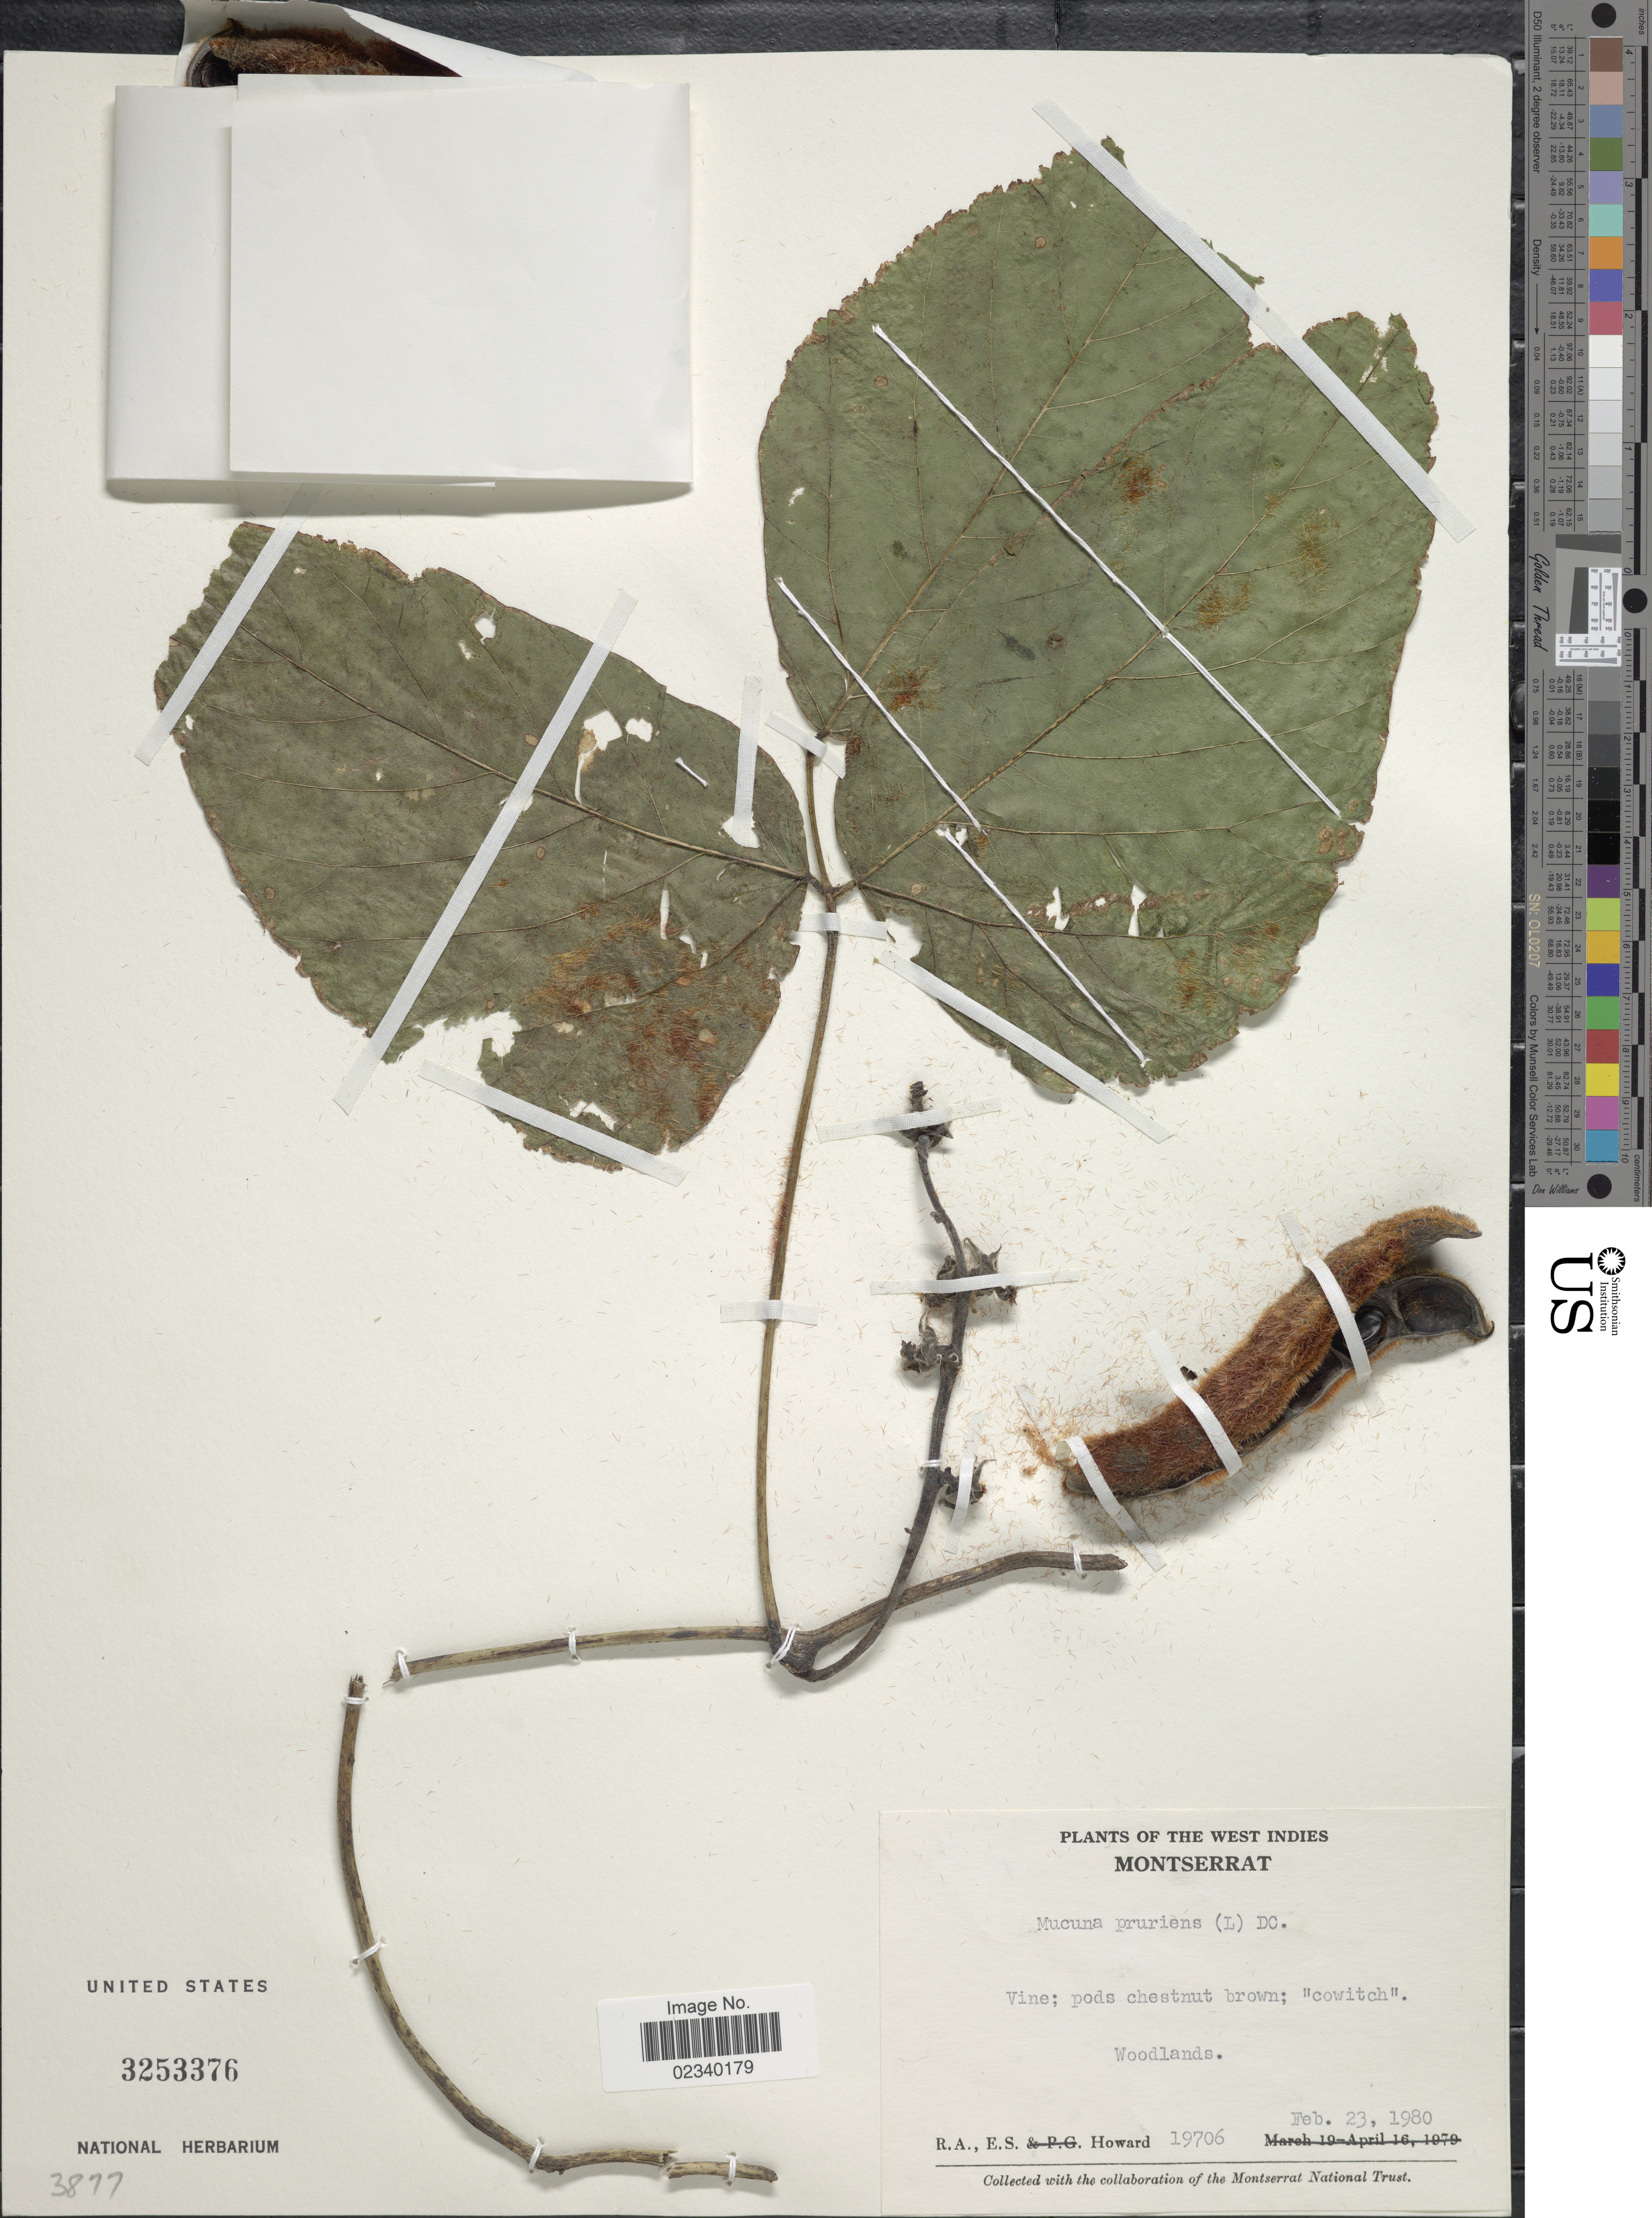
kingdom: Plantae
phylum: Tracheophyta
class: Magnoliopsida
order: Fabales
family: Fabaceae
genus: Mucuna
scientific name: Mucuna pruriens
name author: (L.) DC.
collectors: R. A. Howard & E. S. Howard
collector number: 19706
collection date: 1980-02-23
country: Montserrat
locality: Woodlands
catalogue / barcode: US 3253376